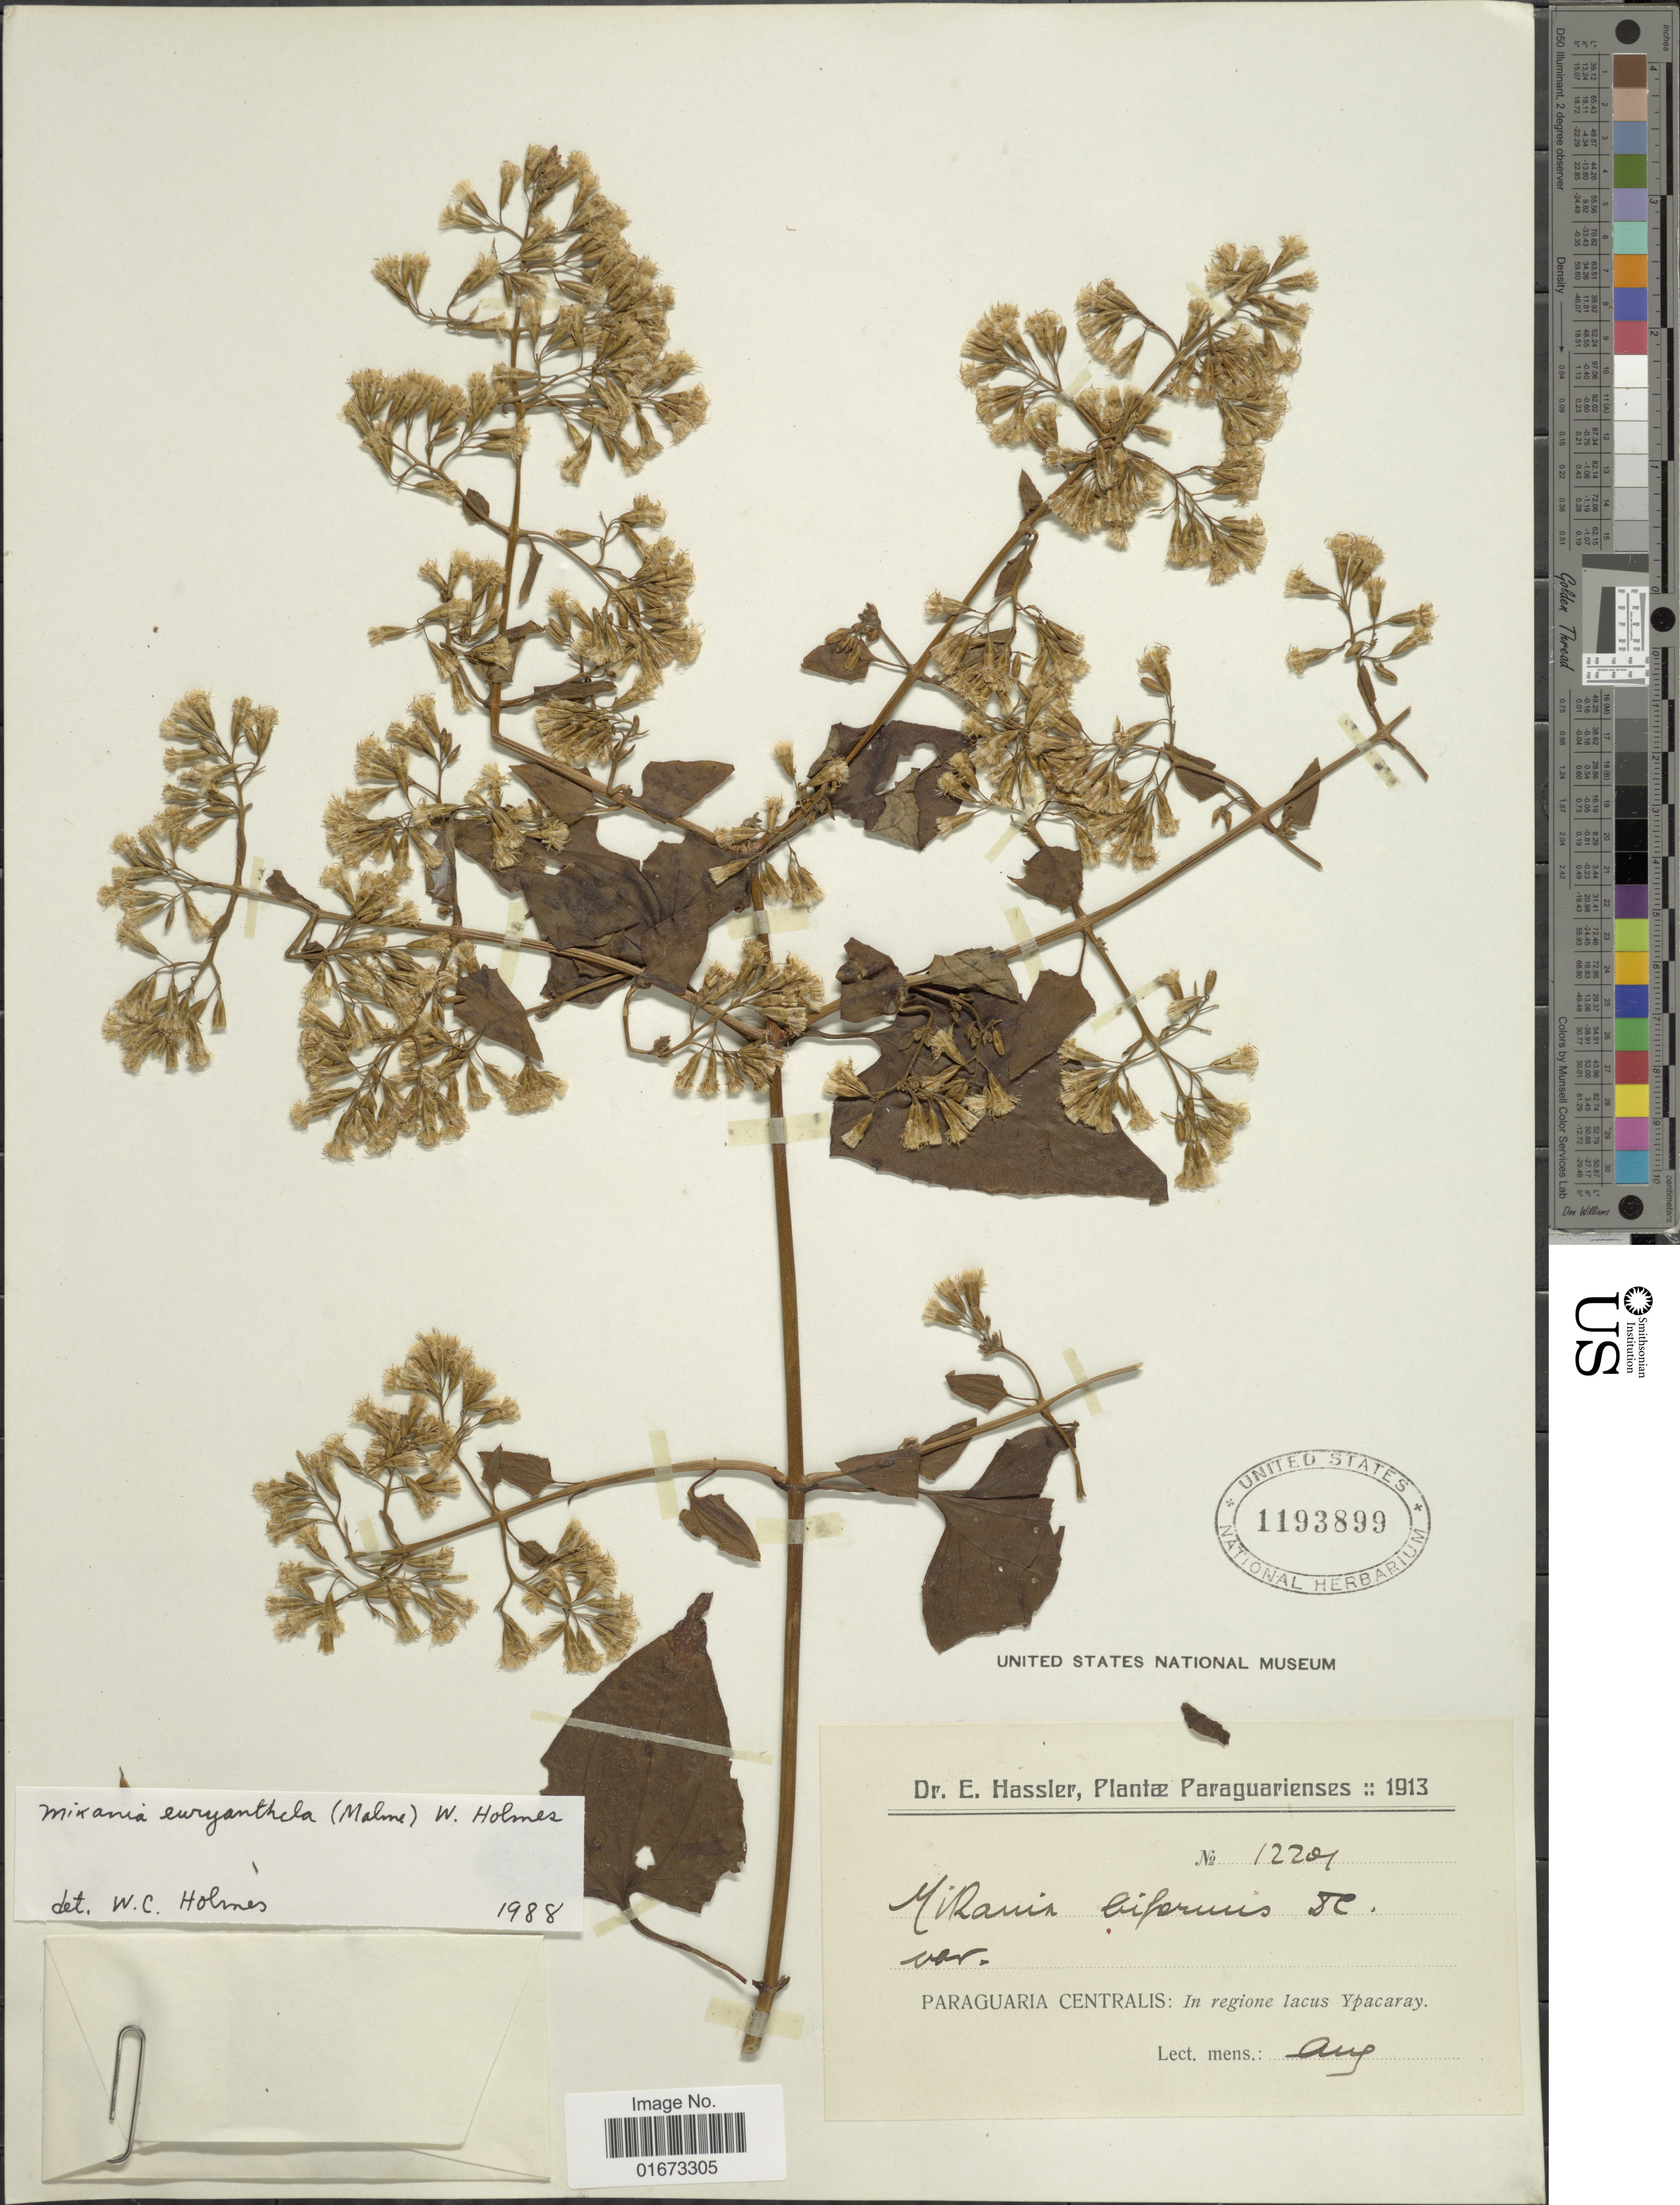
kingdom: Plantae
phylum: Tracheophyta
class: Magnoliopsida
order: Asterales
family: Asteraceae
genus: Mikania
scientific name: Mikania euryanthela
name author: (Malme) W.C. Holmes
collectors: E. Hassler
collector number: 12201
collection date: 1931-08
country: Paraguay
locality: Paraguaria Centralis: In regione lacus Ypacaray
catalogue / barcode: US 1193899